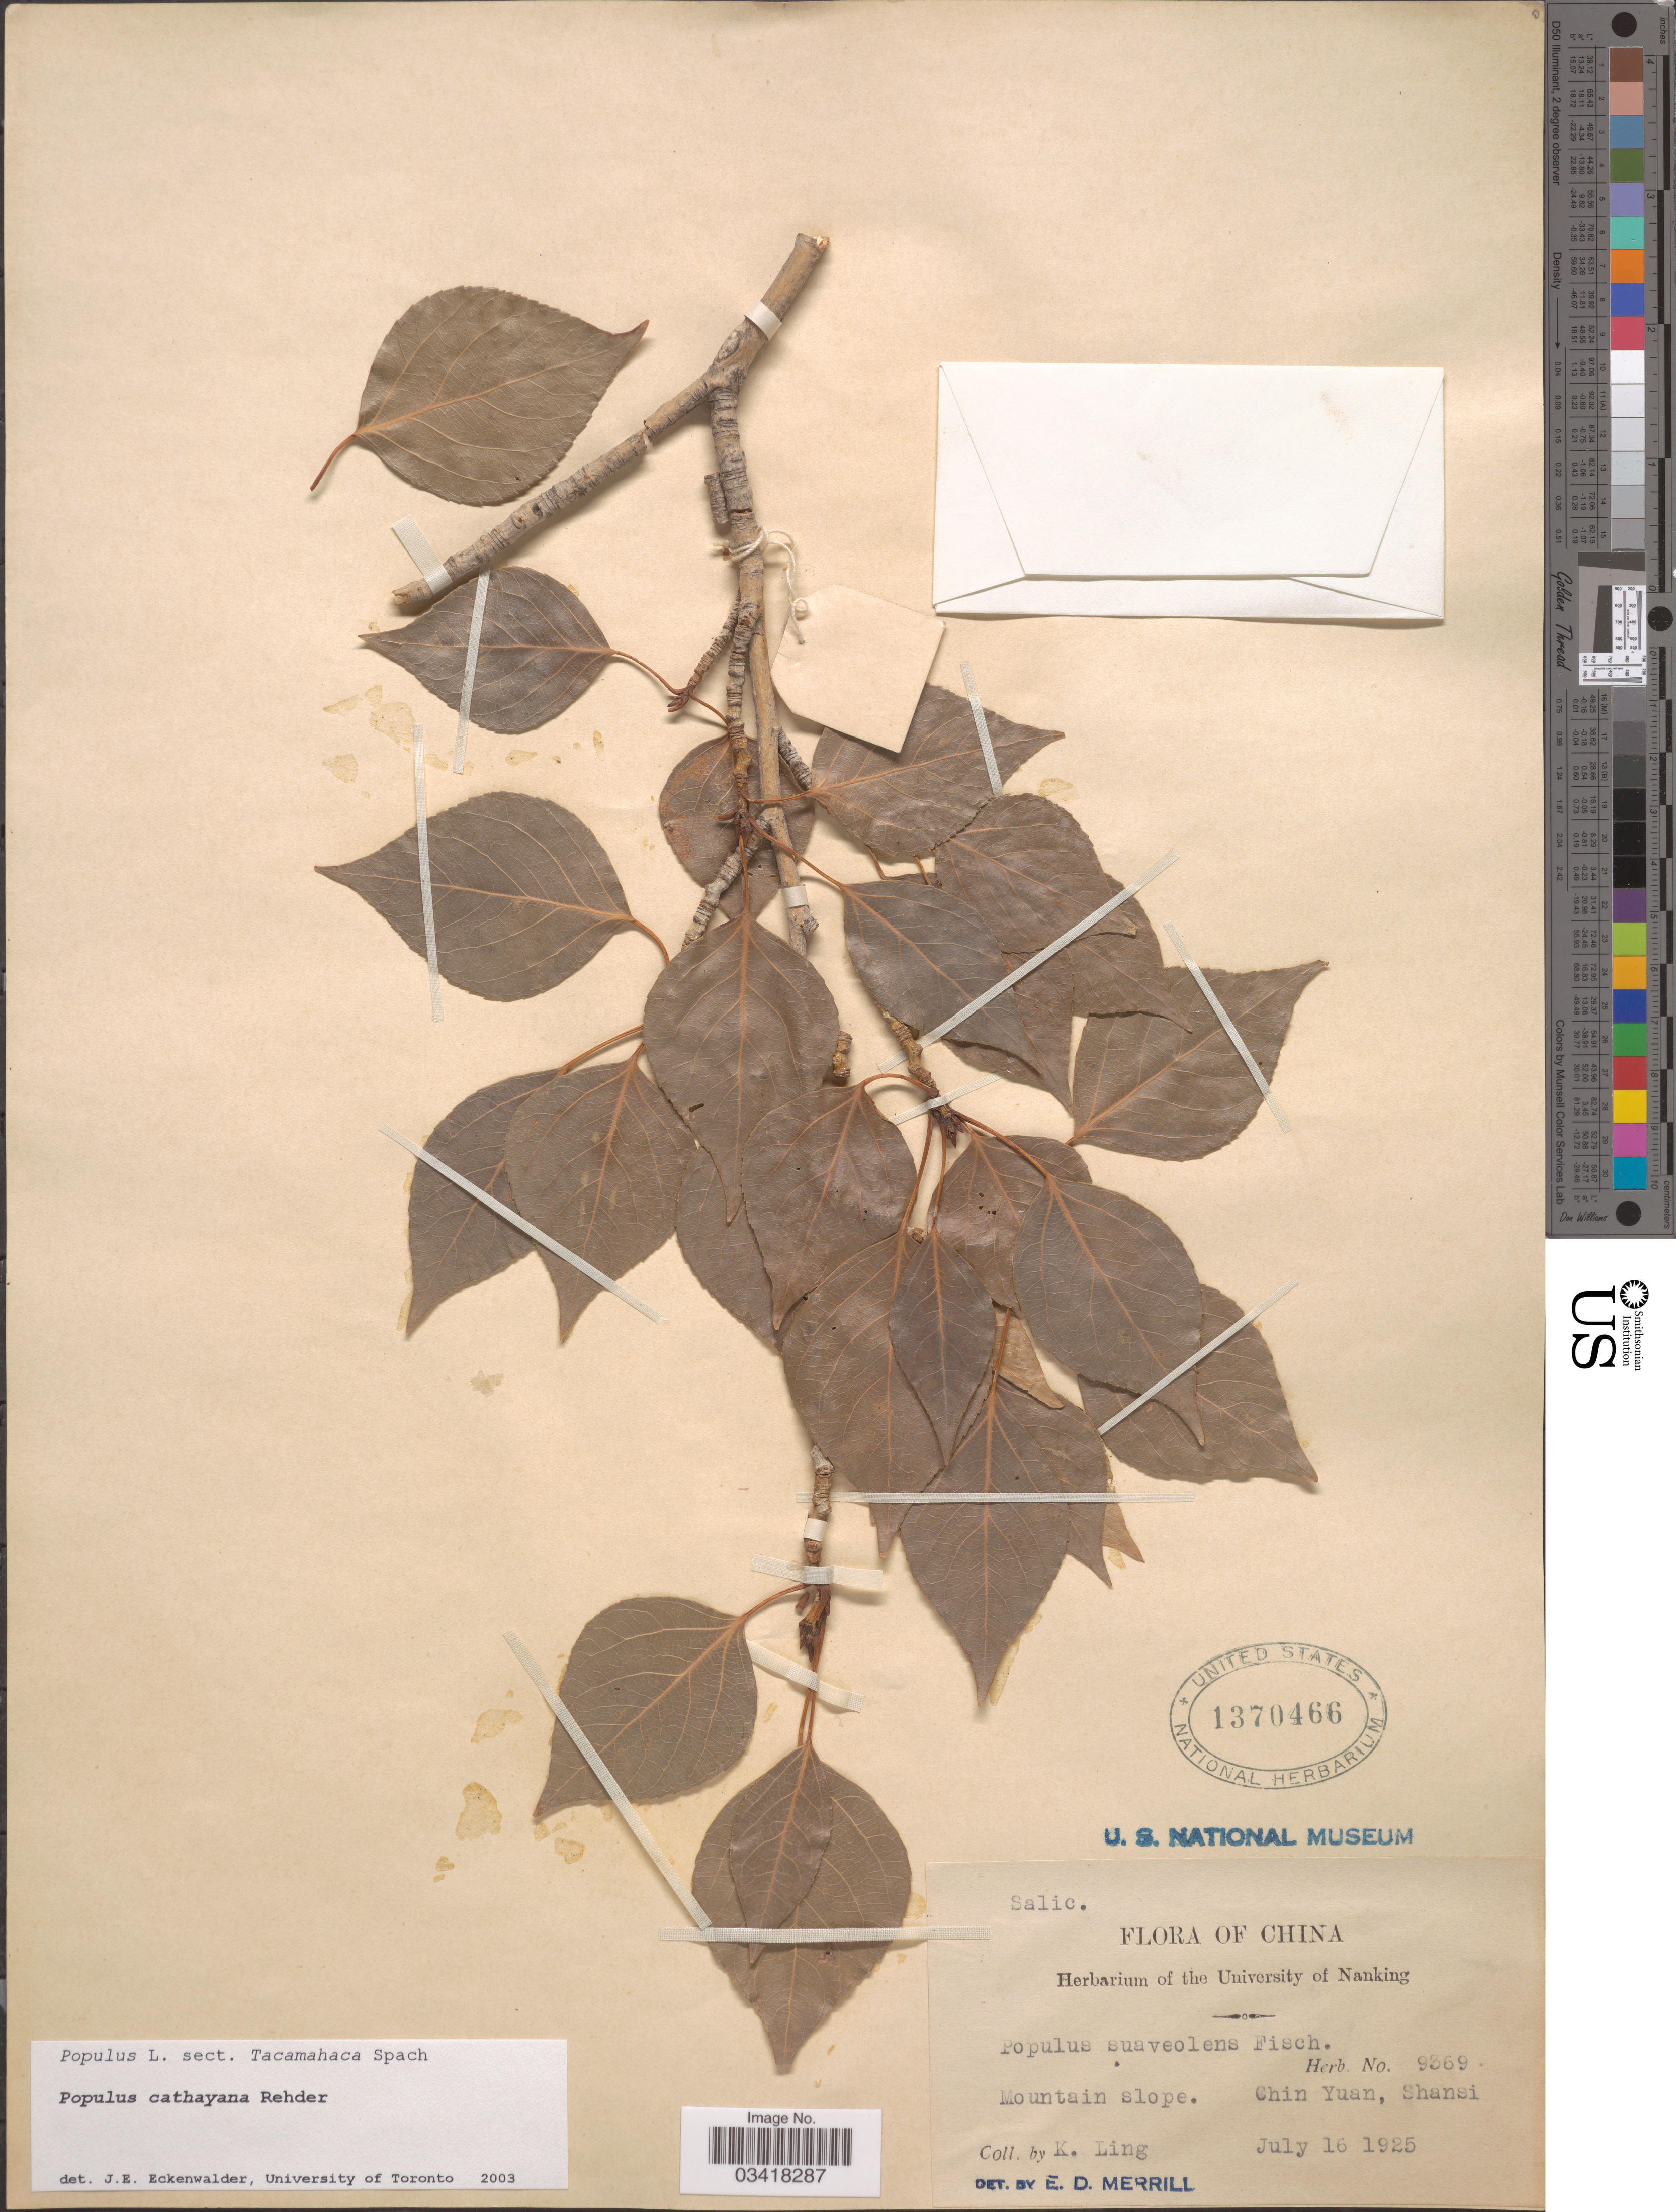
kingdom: Plantae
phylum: Tracheophyta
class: Magnoliopsida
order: Malpighiales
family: Salicaceae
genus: Populus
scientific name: Populus cathayana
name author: Rehder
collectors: K. Ling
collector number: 9369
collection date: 1925-07-16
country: China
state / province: Shanxi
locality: Mountain slope. Chin Yuan, Shansi.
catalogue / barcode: US 1370466